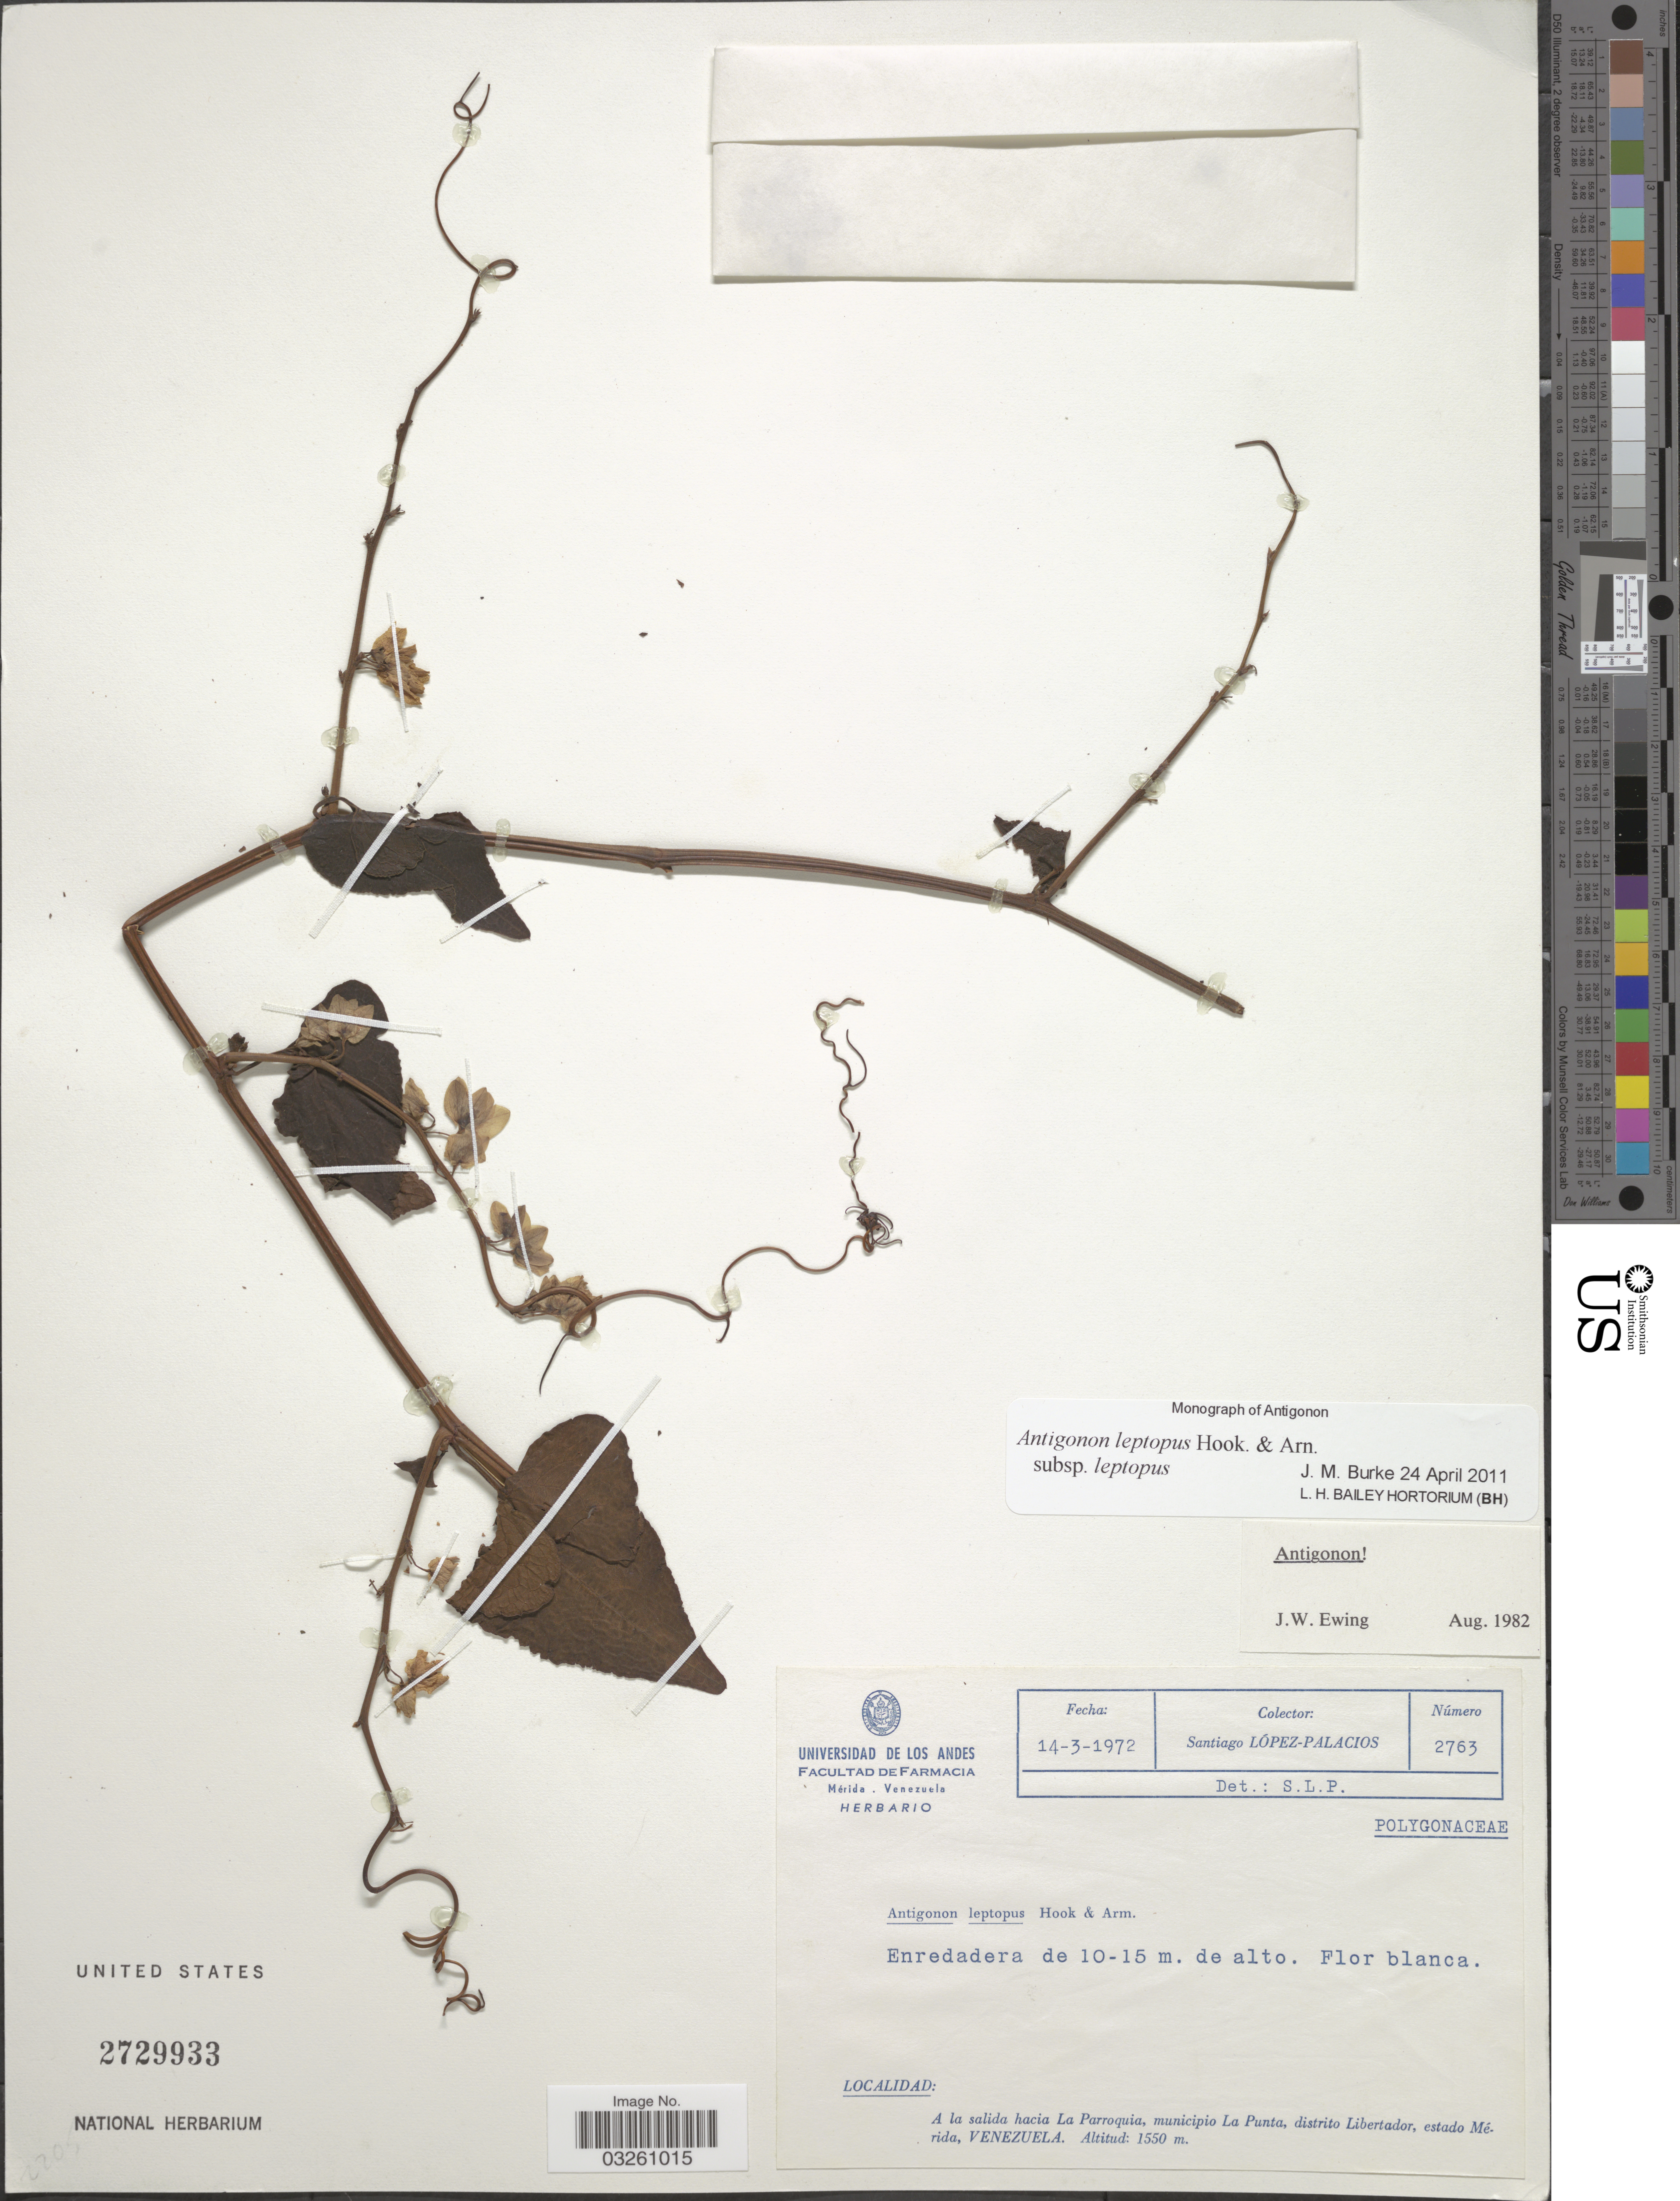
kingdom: Plantae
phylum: Tracheophyta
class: Magnoliopsida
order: Caryophyllales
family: Polygonaceae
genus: Antigonon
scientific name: Antigonon leptopus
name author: Hook. & Arn.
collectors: S. López-Palacios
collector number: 2763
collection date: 1972-03-14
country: Venezuela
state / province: Mérida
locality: A la salida hacia La Parroquia, municipio La Punta, distrito Libertador.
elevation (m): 1550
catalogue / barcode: US 2729933